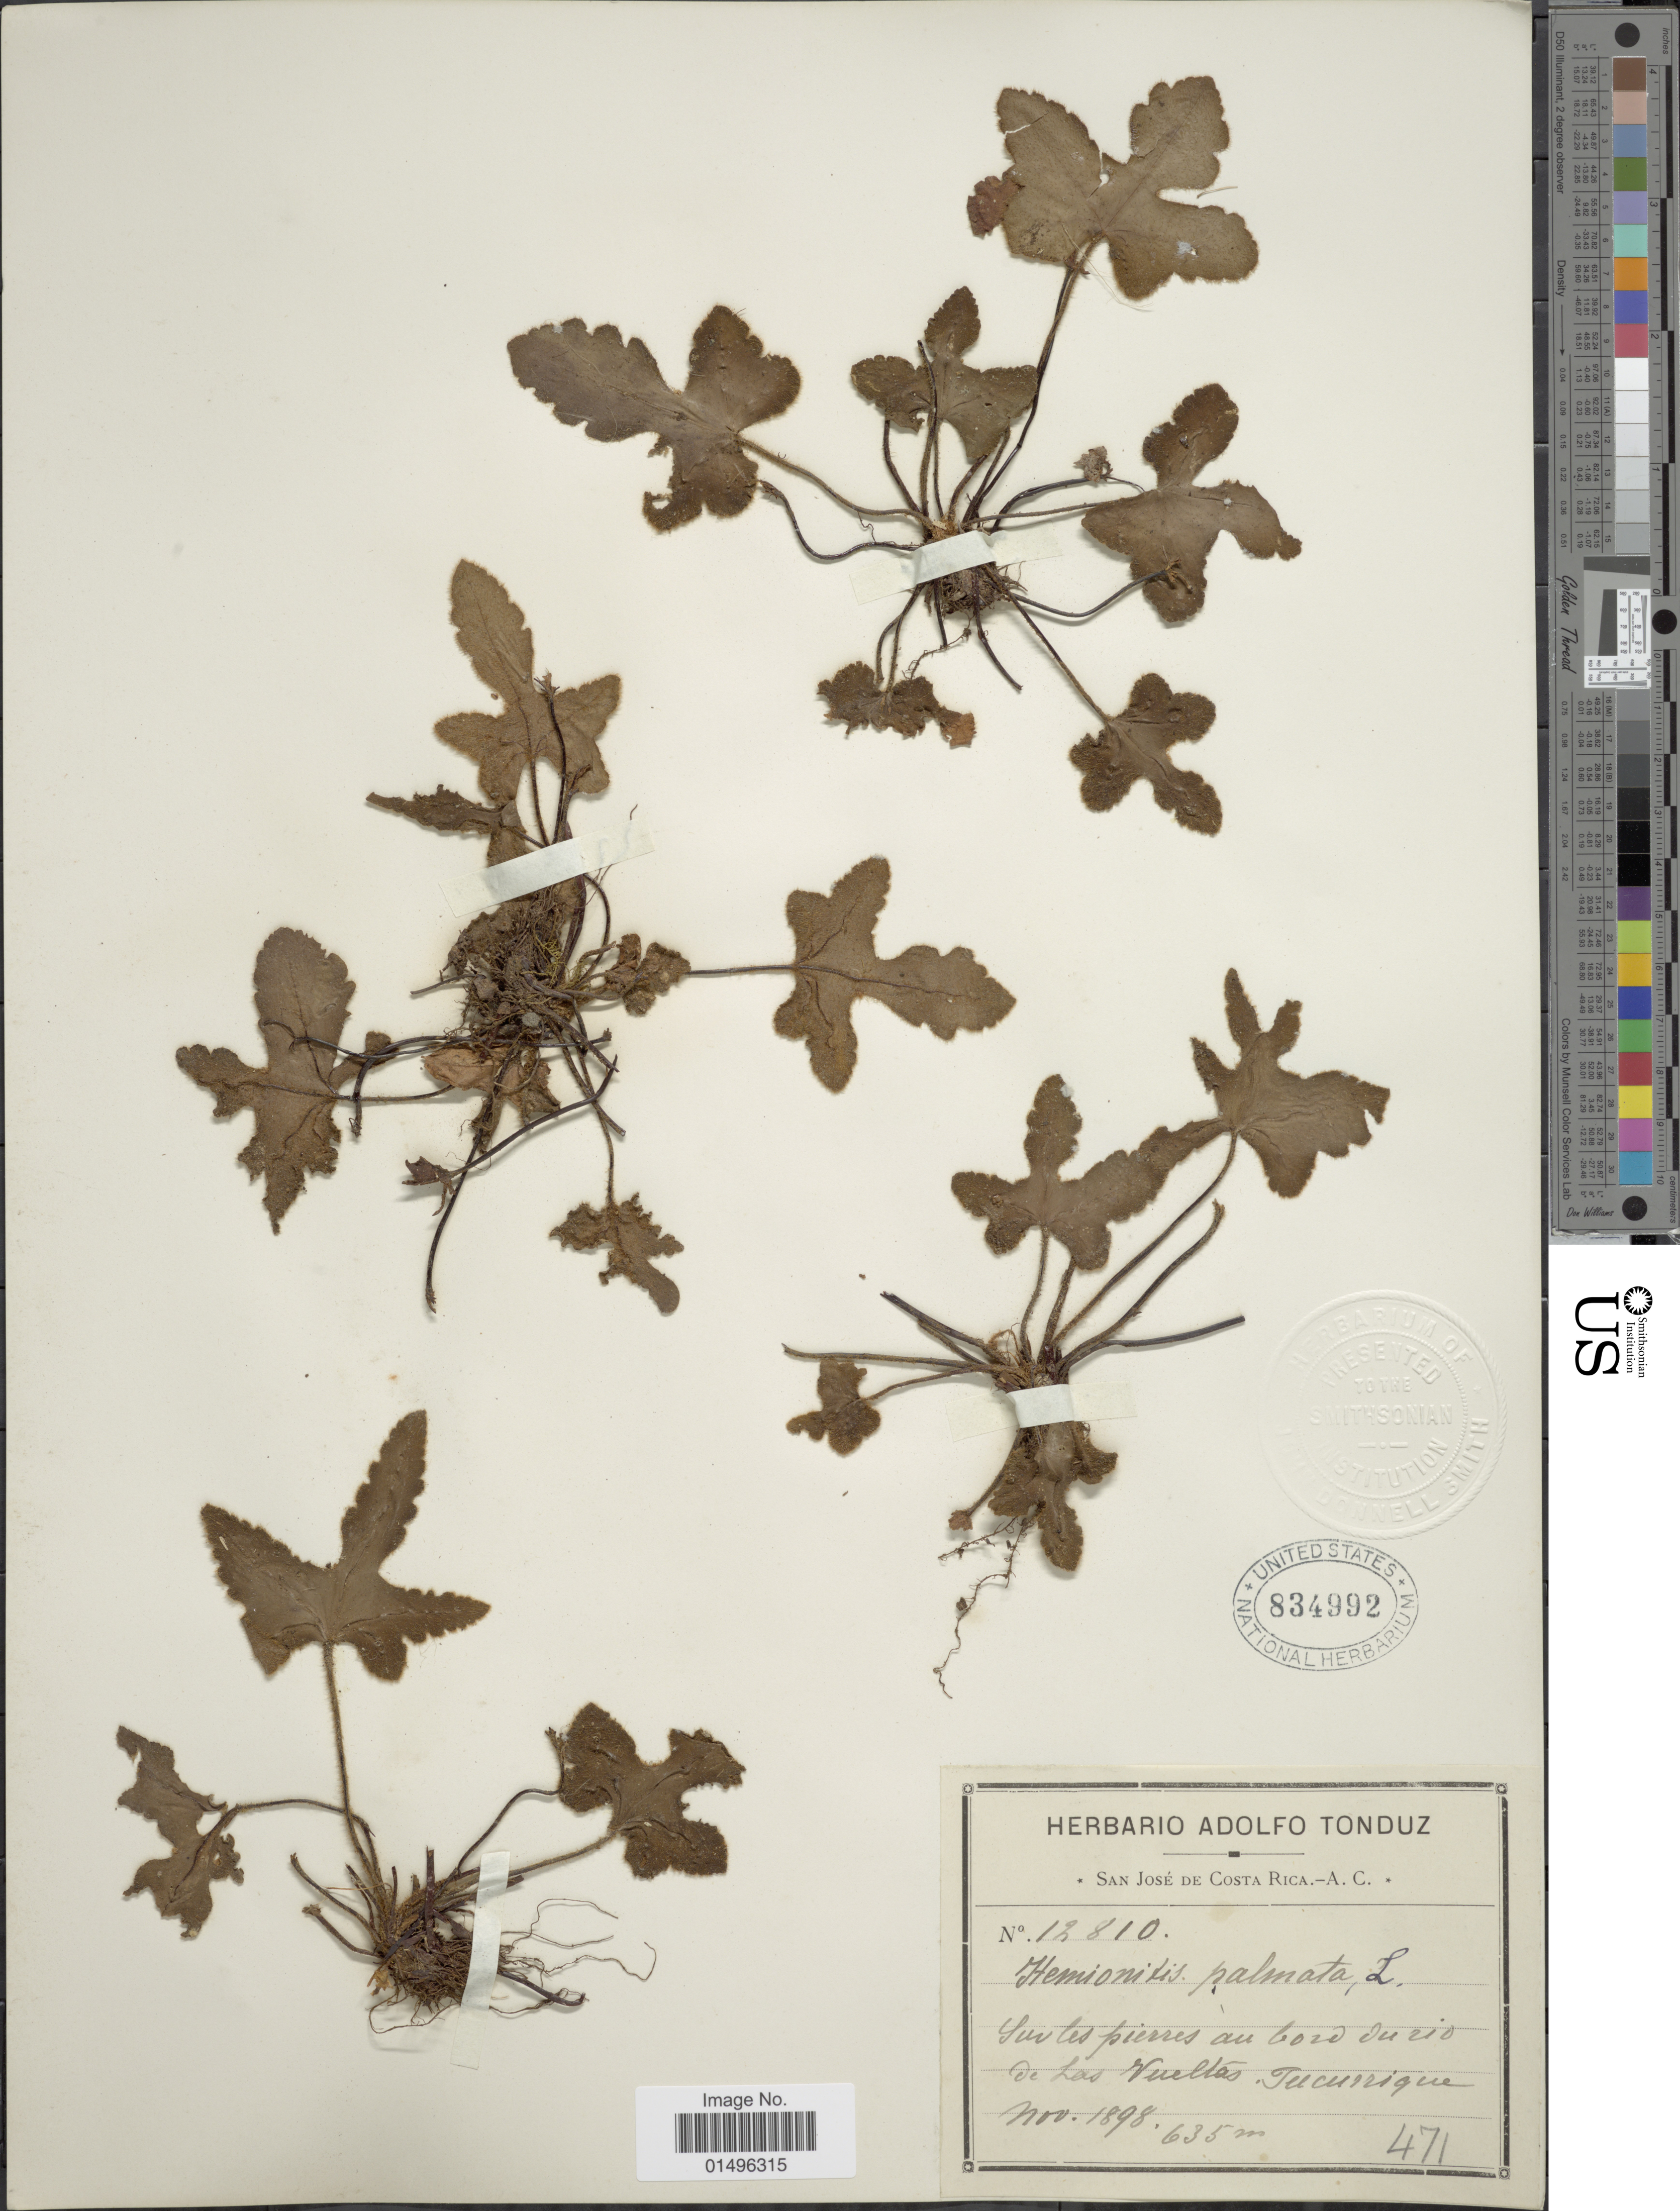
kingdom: Plantae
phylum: Tracheophyta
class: Polypodiopsida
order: Polypodiales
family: Pteridaceae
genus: Hemionitis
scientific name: Hemionitis palmata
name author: L.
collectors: ex Herb. Adolfo Tonduz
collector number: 12810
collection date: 1898-11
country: Costa Rica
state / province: San José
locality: Costa Rica, Guc les pierres au bozi du rio de las Vueltas, terrurrique.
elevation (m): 635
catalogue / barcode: US 834992